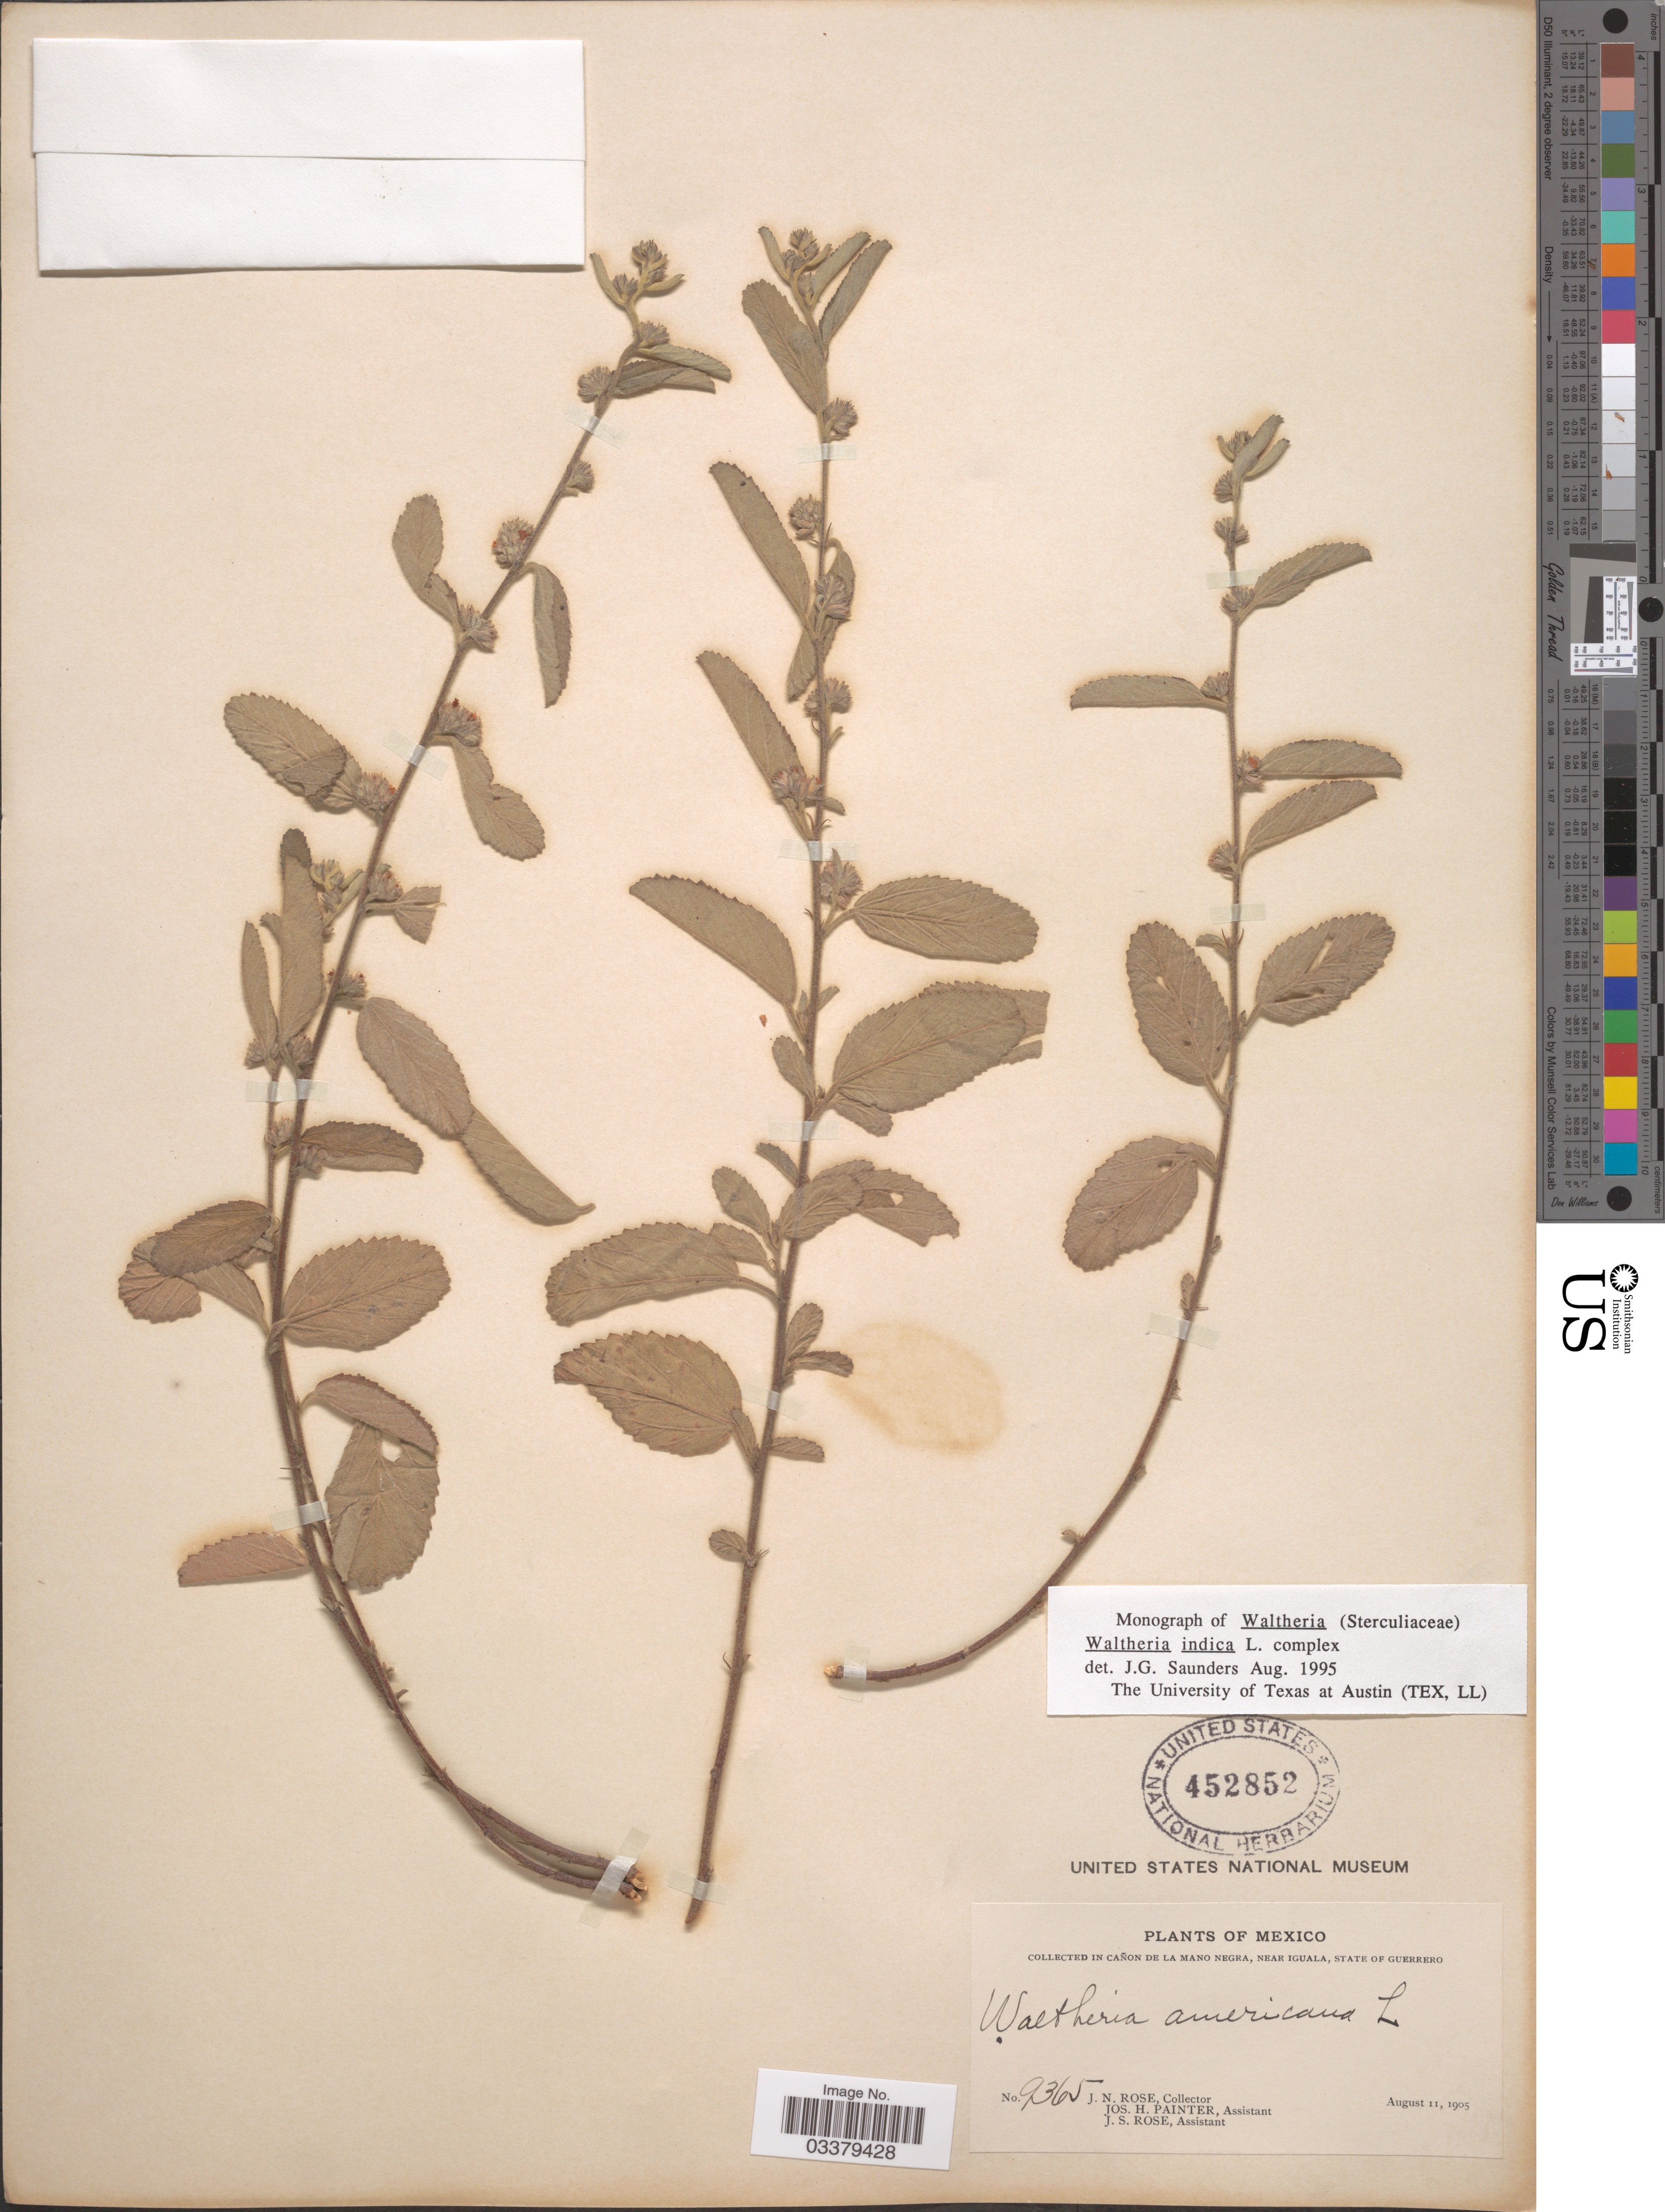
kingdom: Plantae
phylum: Tracheophyta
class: Magnoliopsida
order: Malvales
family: Malvaceae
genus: Waltheria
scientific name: Waltheria indica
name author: L.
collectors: J. N. Rose, J. H. Painter & J. S. Rose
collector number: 9365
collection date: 1905-08-11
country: Mexico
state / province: Guerrero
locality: Cañon de La Mano Negra, near Iguala.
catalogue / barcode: US 452852